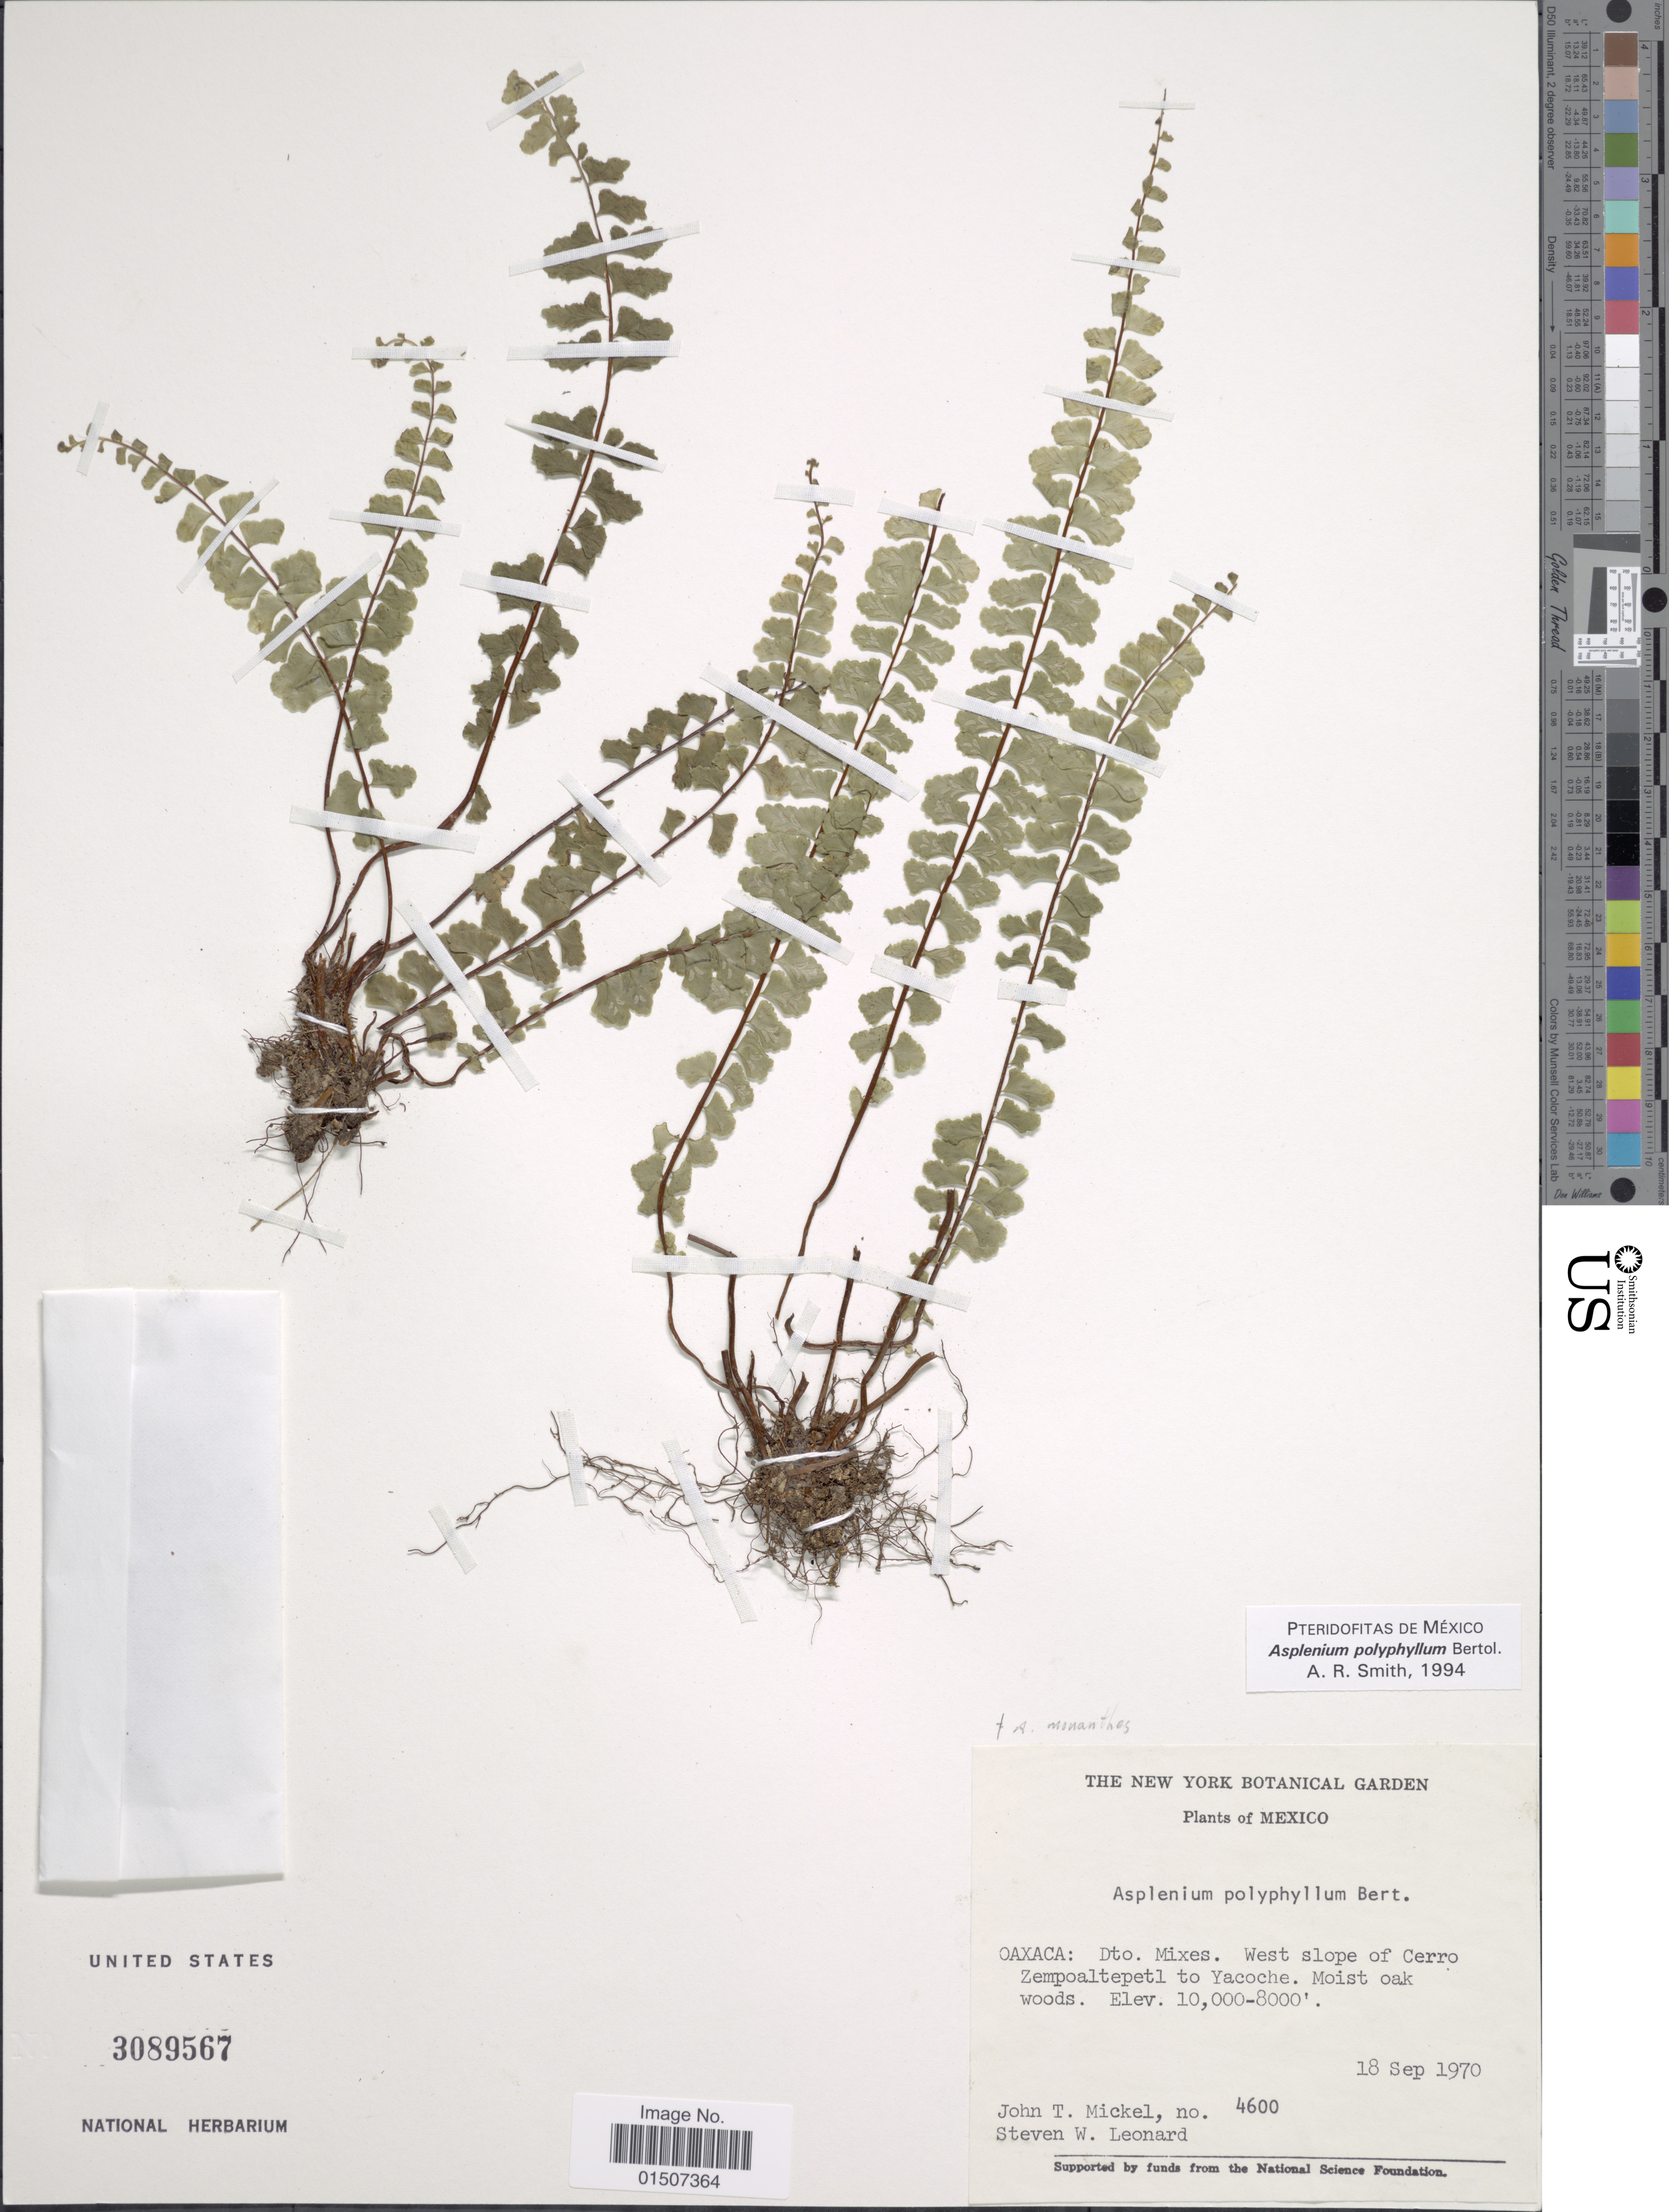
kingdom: Plantae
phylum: Tracheophyta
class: Polypodiopsida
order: Polypodiales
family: Aspleniaceae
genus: Asplenium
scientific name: Asplenium polyphyllum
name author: Bertol.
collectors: J. T. Mickel & S. W. Leonard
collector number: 4600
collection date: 1970-09-18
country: Mexico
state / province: Oaxaca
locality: Dto Mixes. West slope of Cerro Zempoaltepetl to Yacoche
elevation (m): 2438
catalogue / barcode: US 3089567